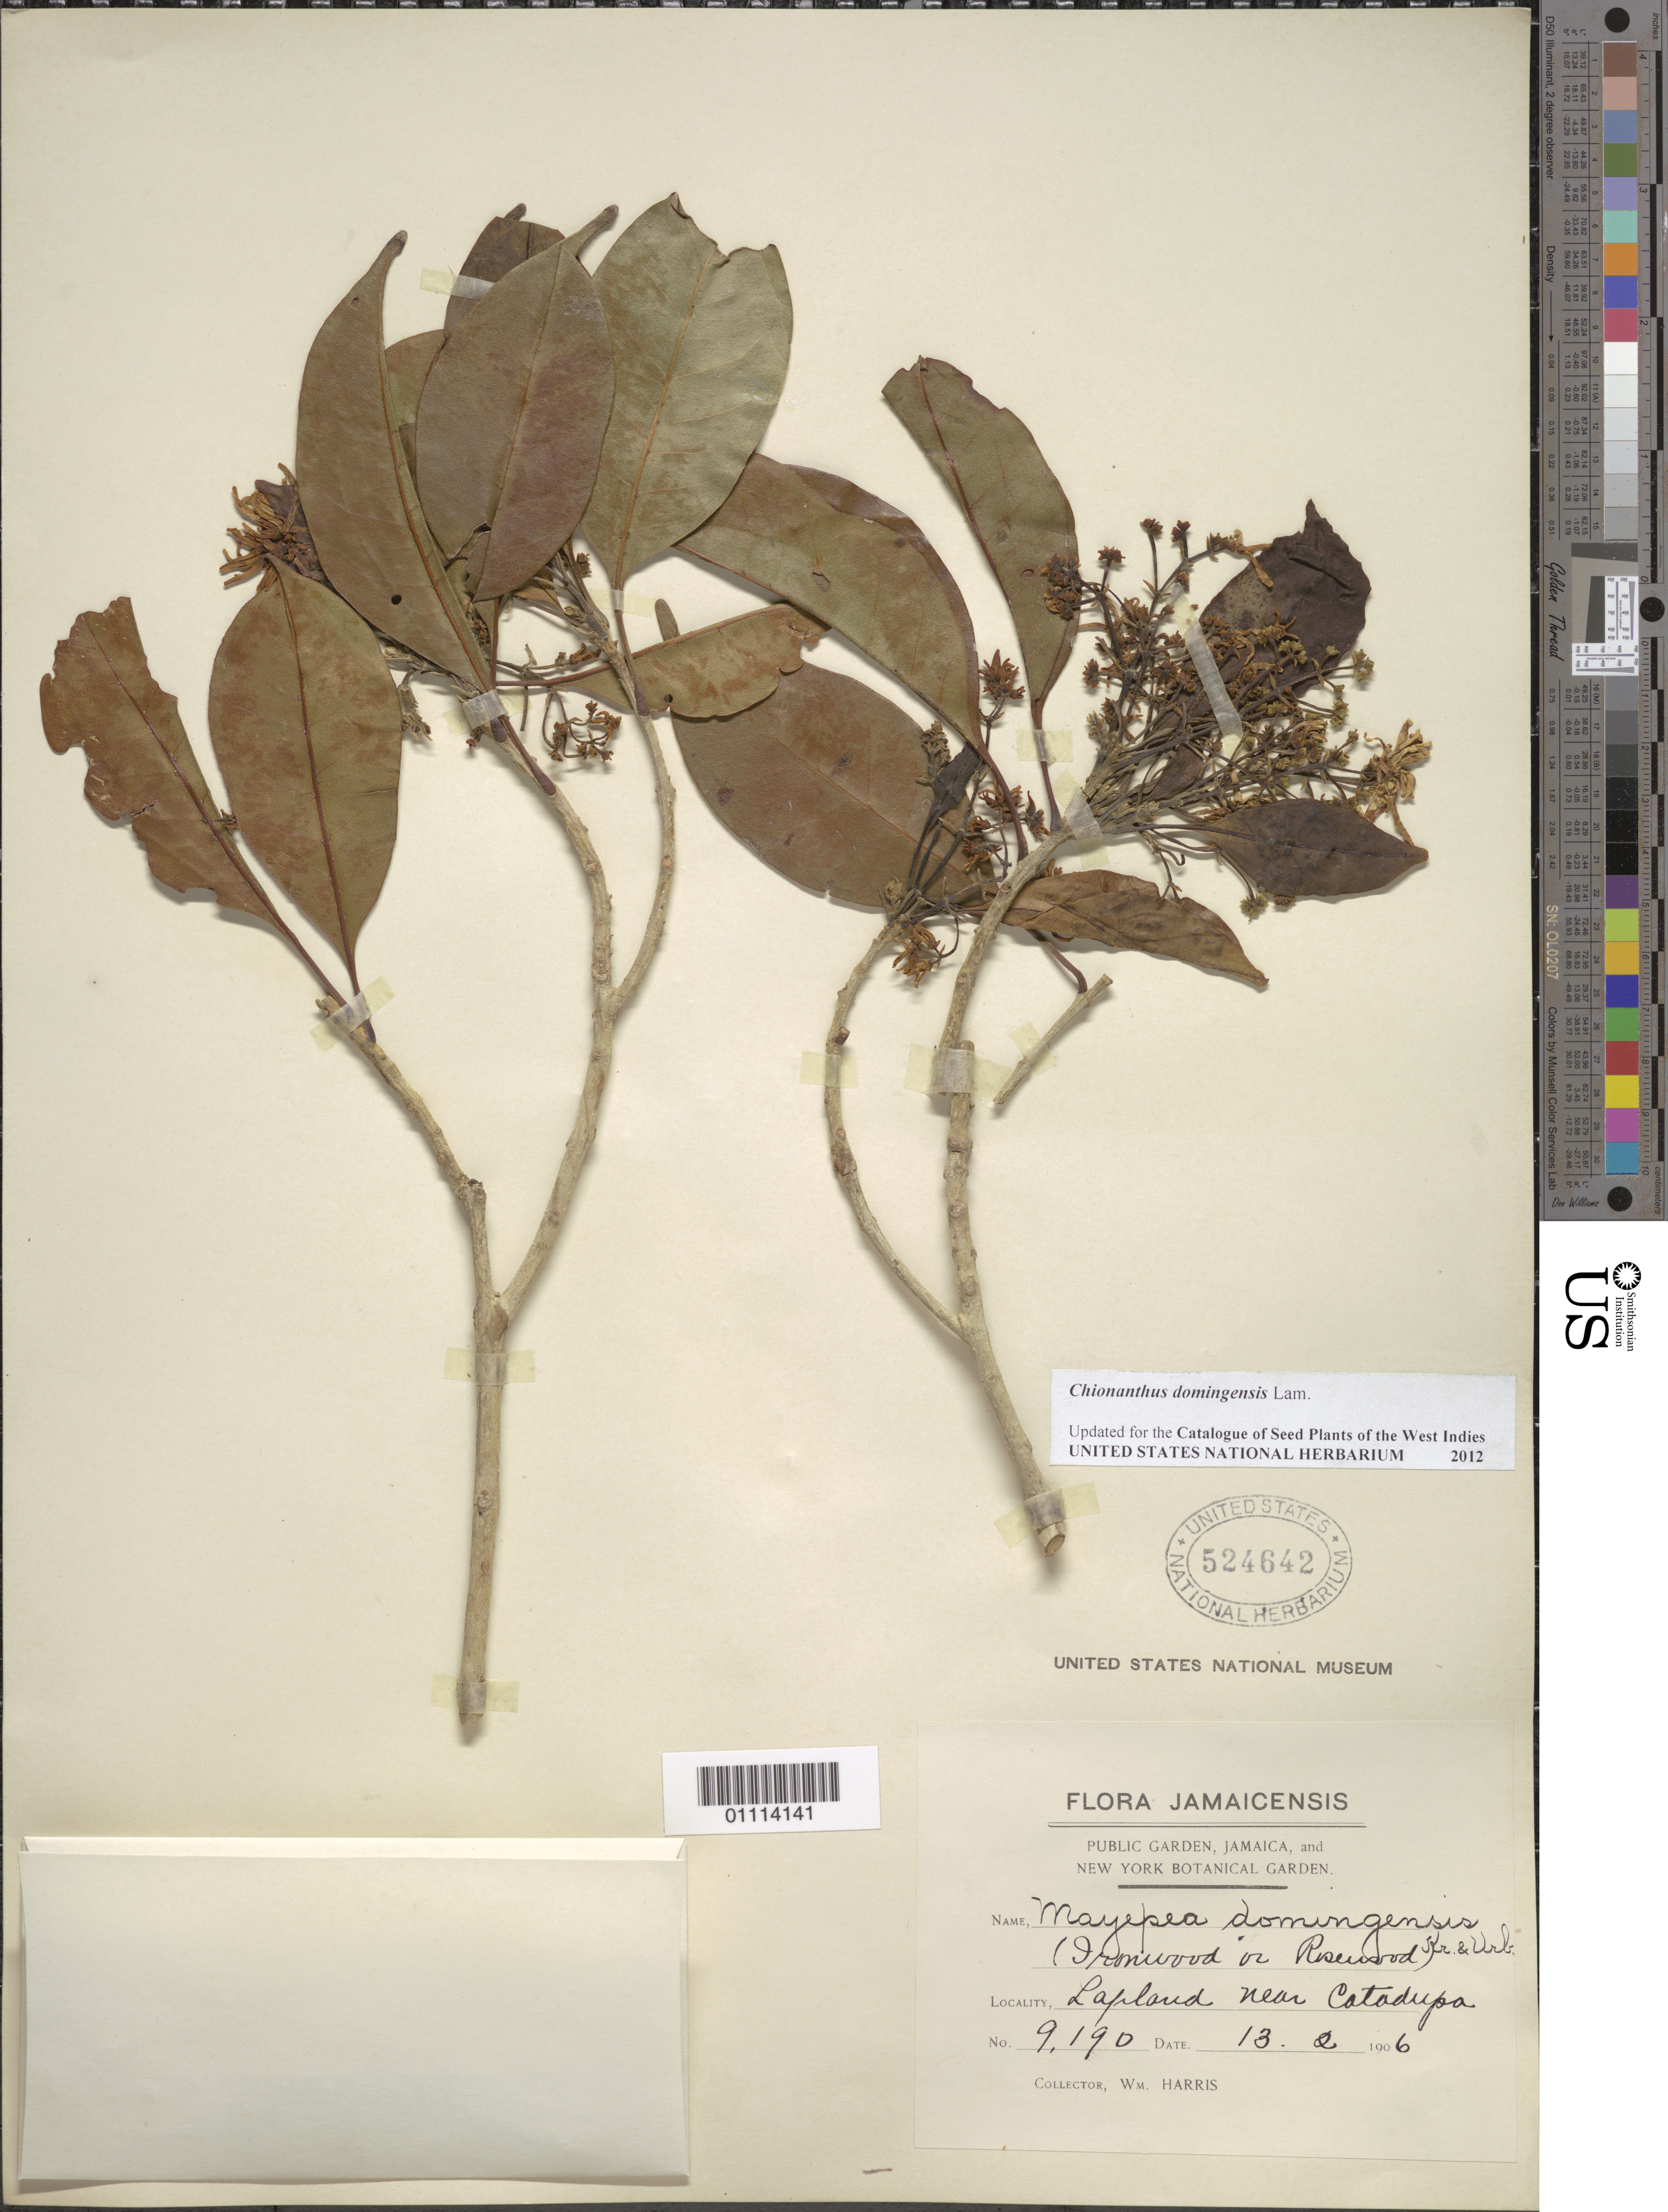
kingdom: Plantae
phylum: Tracheophyta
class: Magnoliopsida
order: Lamiales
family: Oleaceae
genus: Linociera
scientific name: Linociera domingensis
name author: (Lam.) Knobl.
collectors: W. Harris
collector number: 9190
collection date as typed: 13 Feb 1906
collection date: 1906-02-13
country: Jamaica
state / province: Saint James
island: Jamaica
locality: Lapland near Catadupa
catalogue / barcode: US 524642